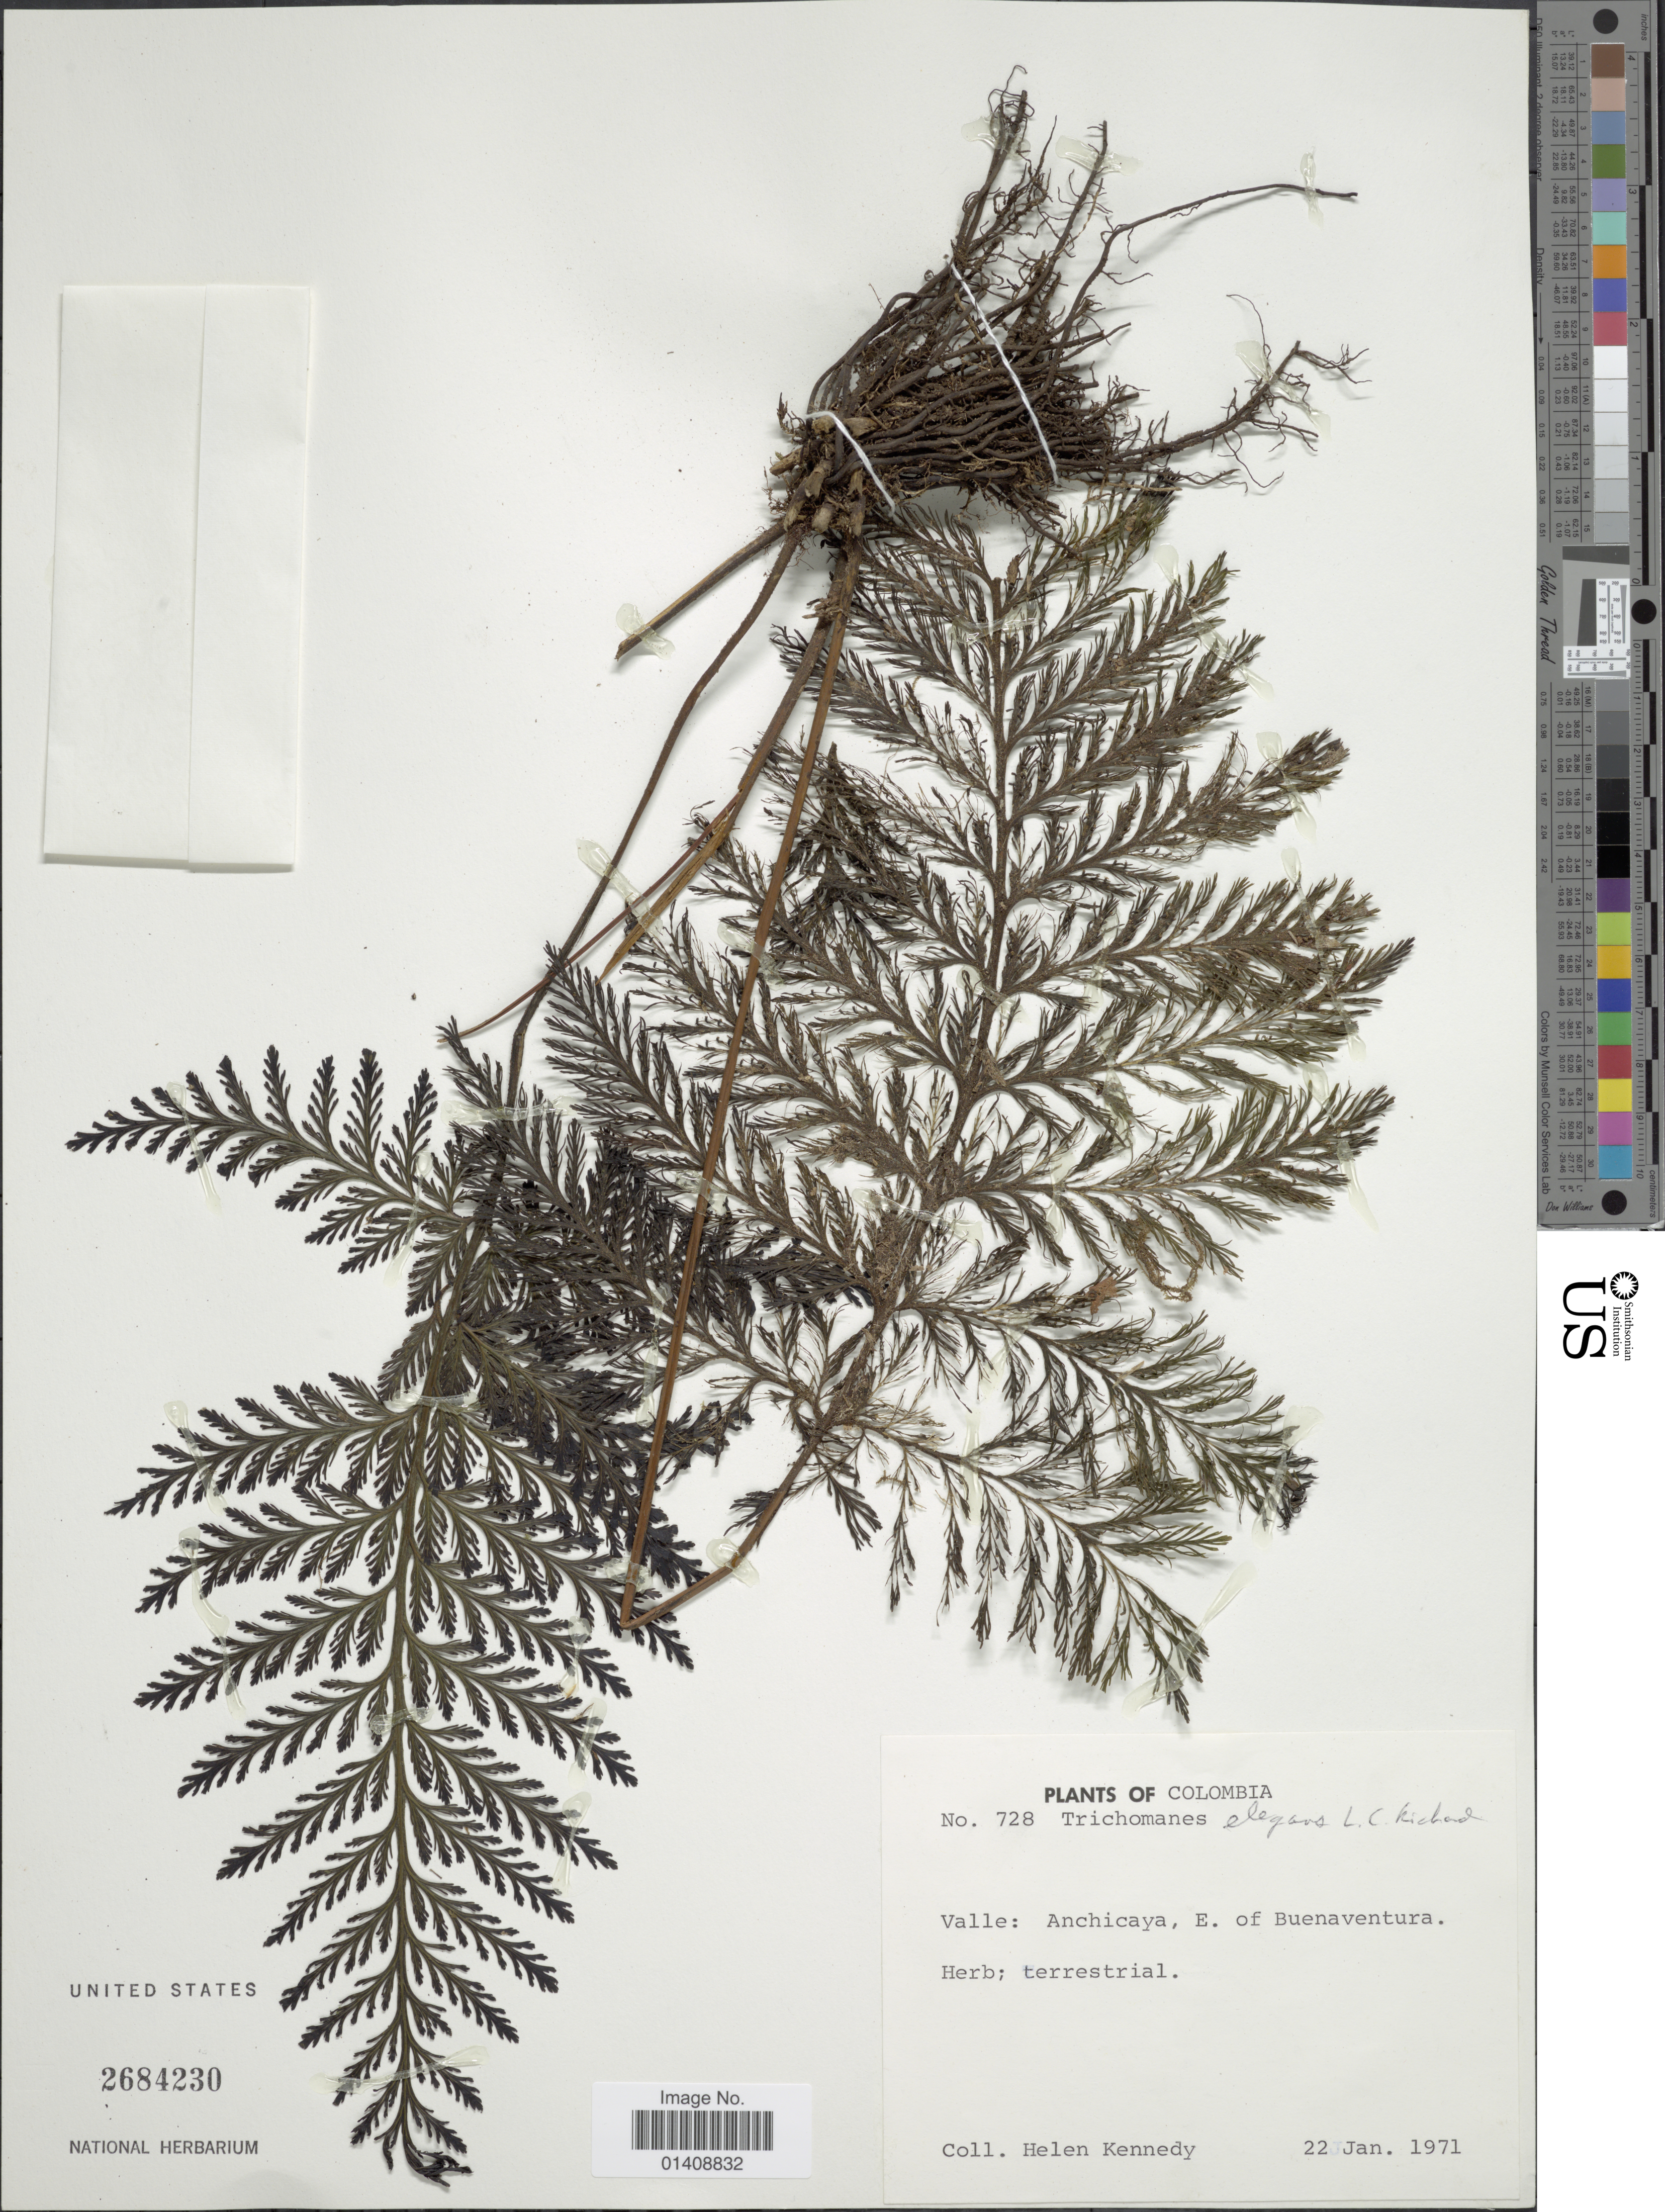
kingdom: Plantae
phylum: Tracheophyta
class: Polypodiopsida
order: Hymenophyllales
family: Hymenophyllaceae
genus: Trichomanes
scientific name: Trichomanes elegans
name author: Rich.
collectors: H. Kennedy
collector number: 728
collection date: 1971-01-22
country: Colombia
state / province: Valle del Cauca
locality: Anchicaya, E. of Buenaventura.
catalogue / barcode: US 2684230